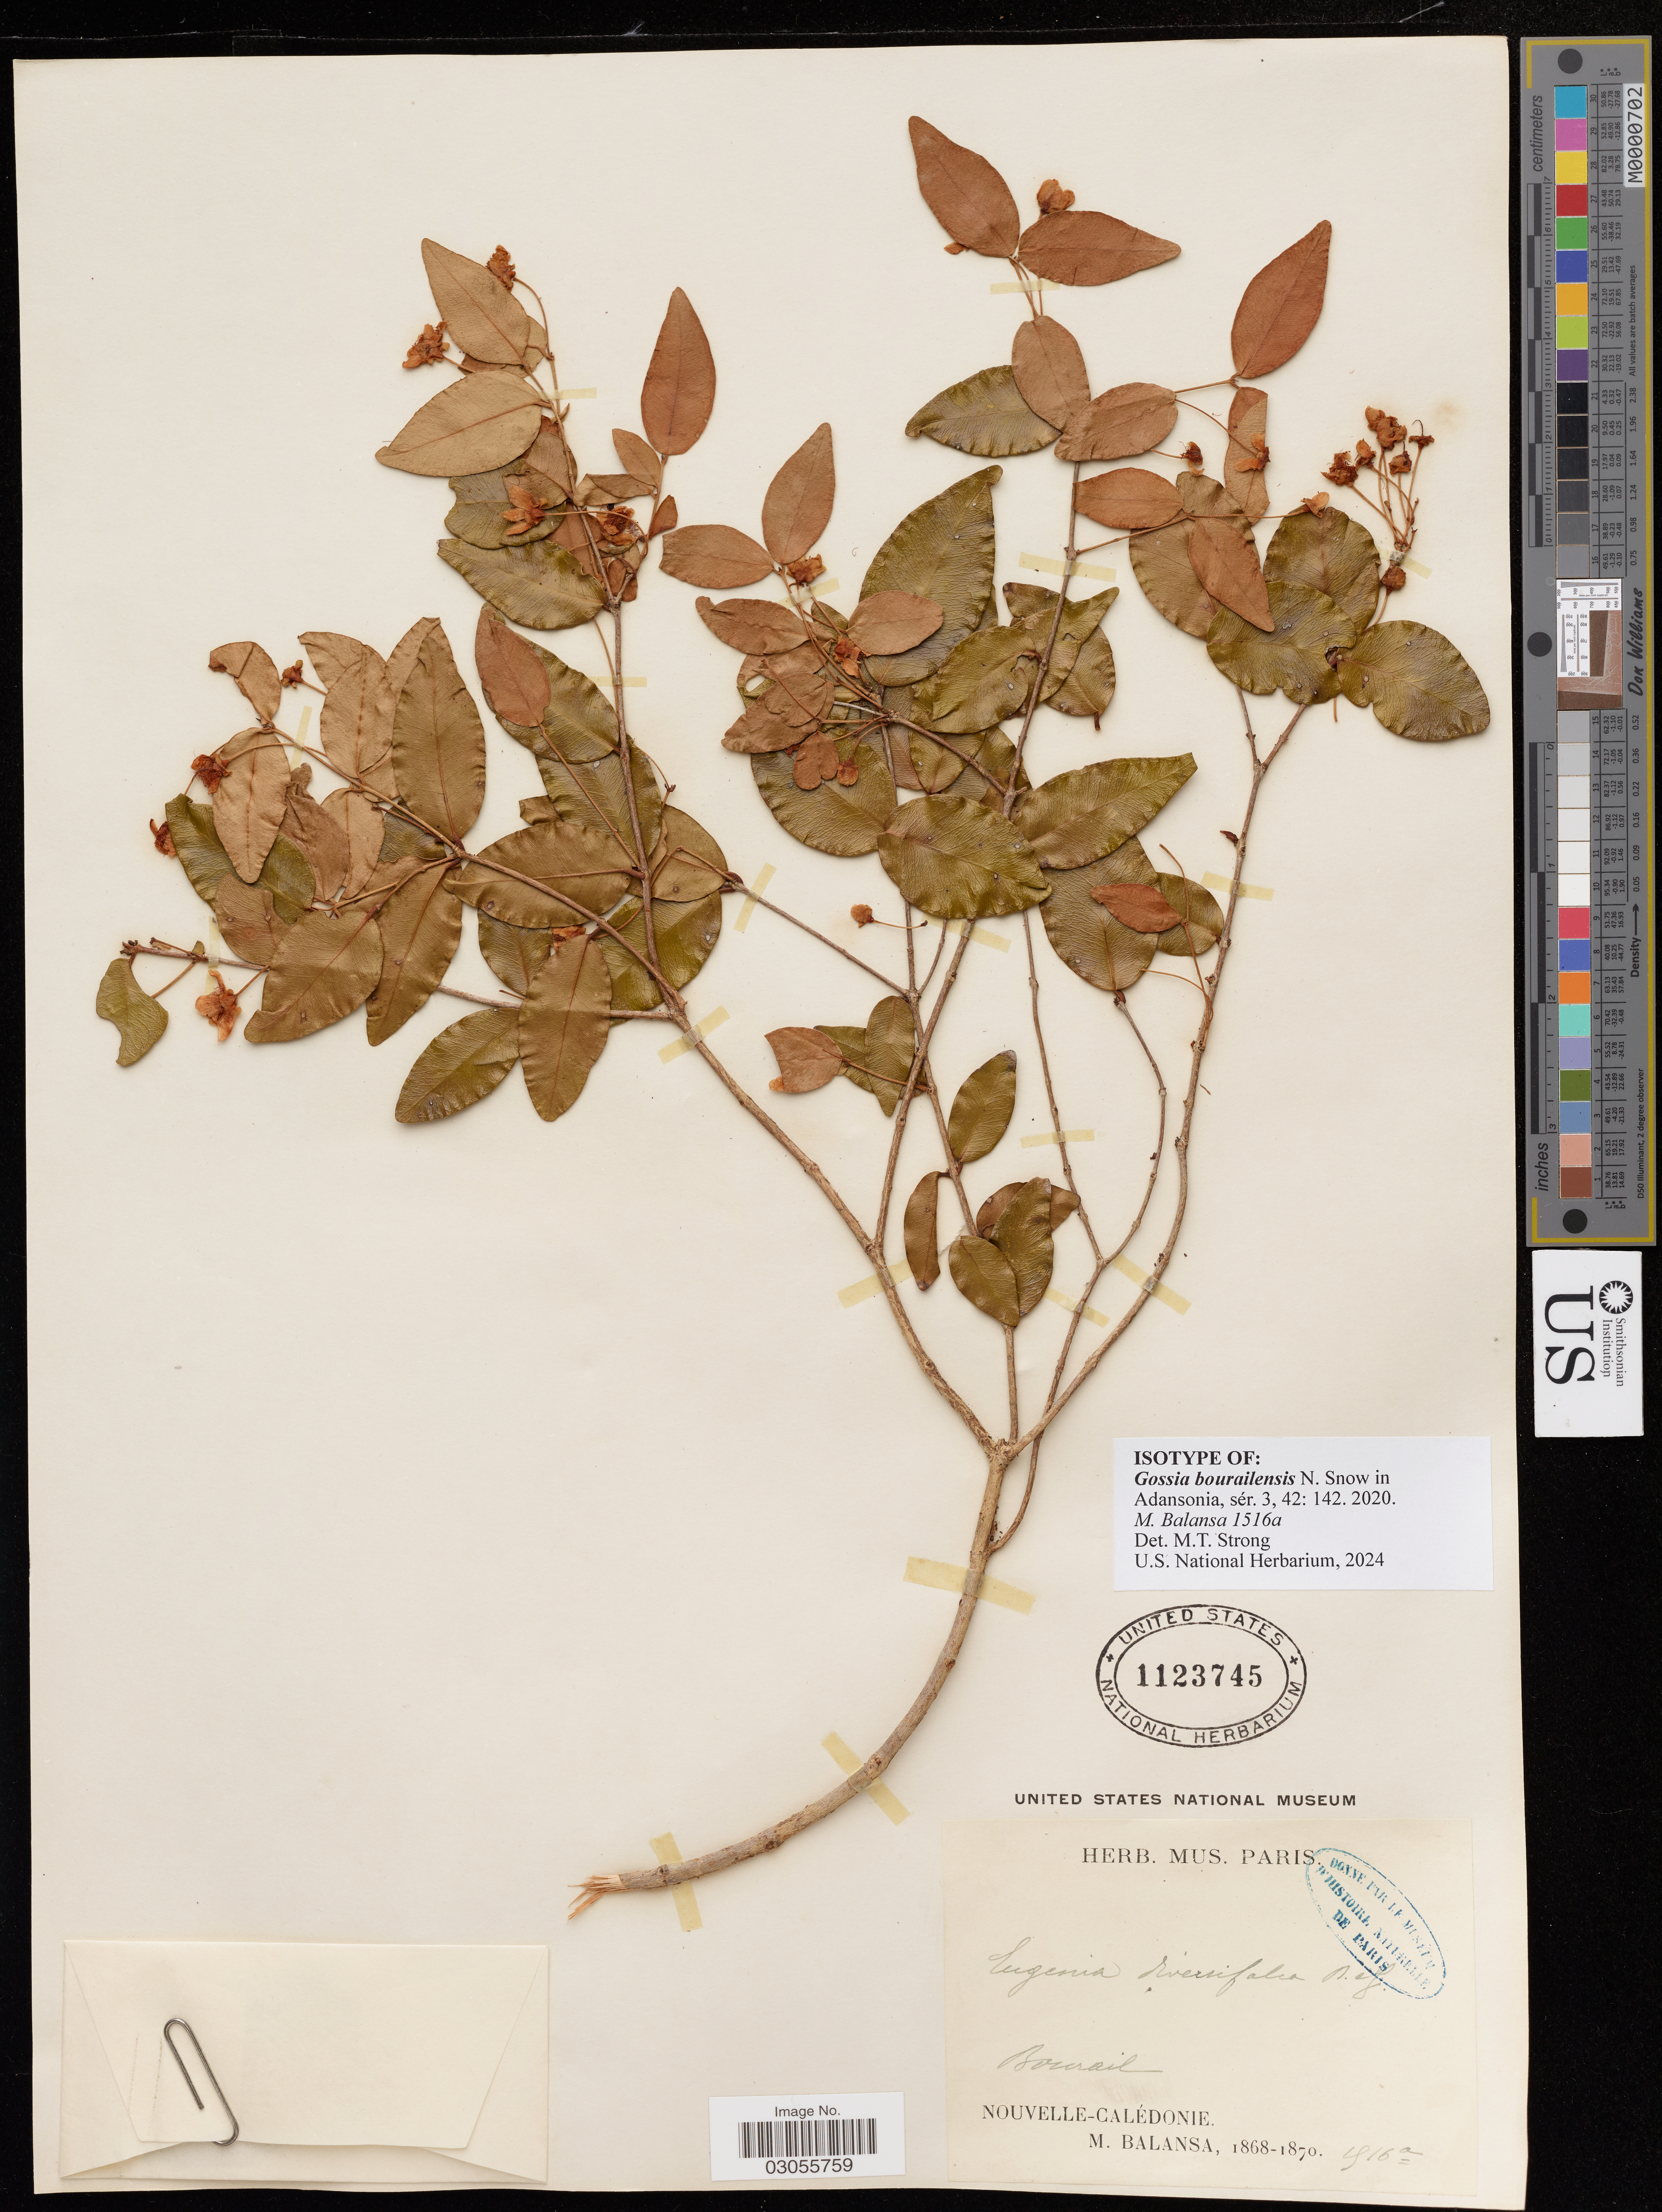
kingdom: Plantae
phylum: Tracheophyta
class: Magnoliopsida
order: Myrtales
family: Myrtaceae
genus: Gossia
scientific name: Gossia bourailensis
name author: N. Snow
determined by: Strong, Mark T., (BOT), Smithsonian Institution - National Museum of Natural History (UNITED STATES)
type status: Isotype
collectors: B. Balansa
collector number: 916a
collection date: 1868/1870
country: New Caledonia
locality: Bourail.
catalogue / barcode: US 1123745